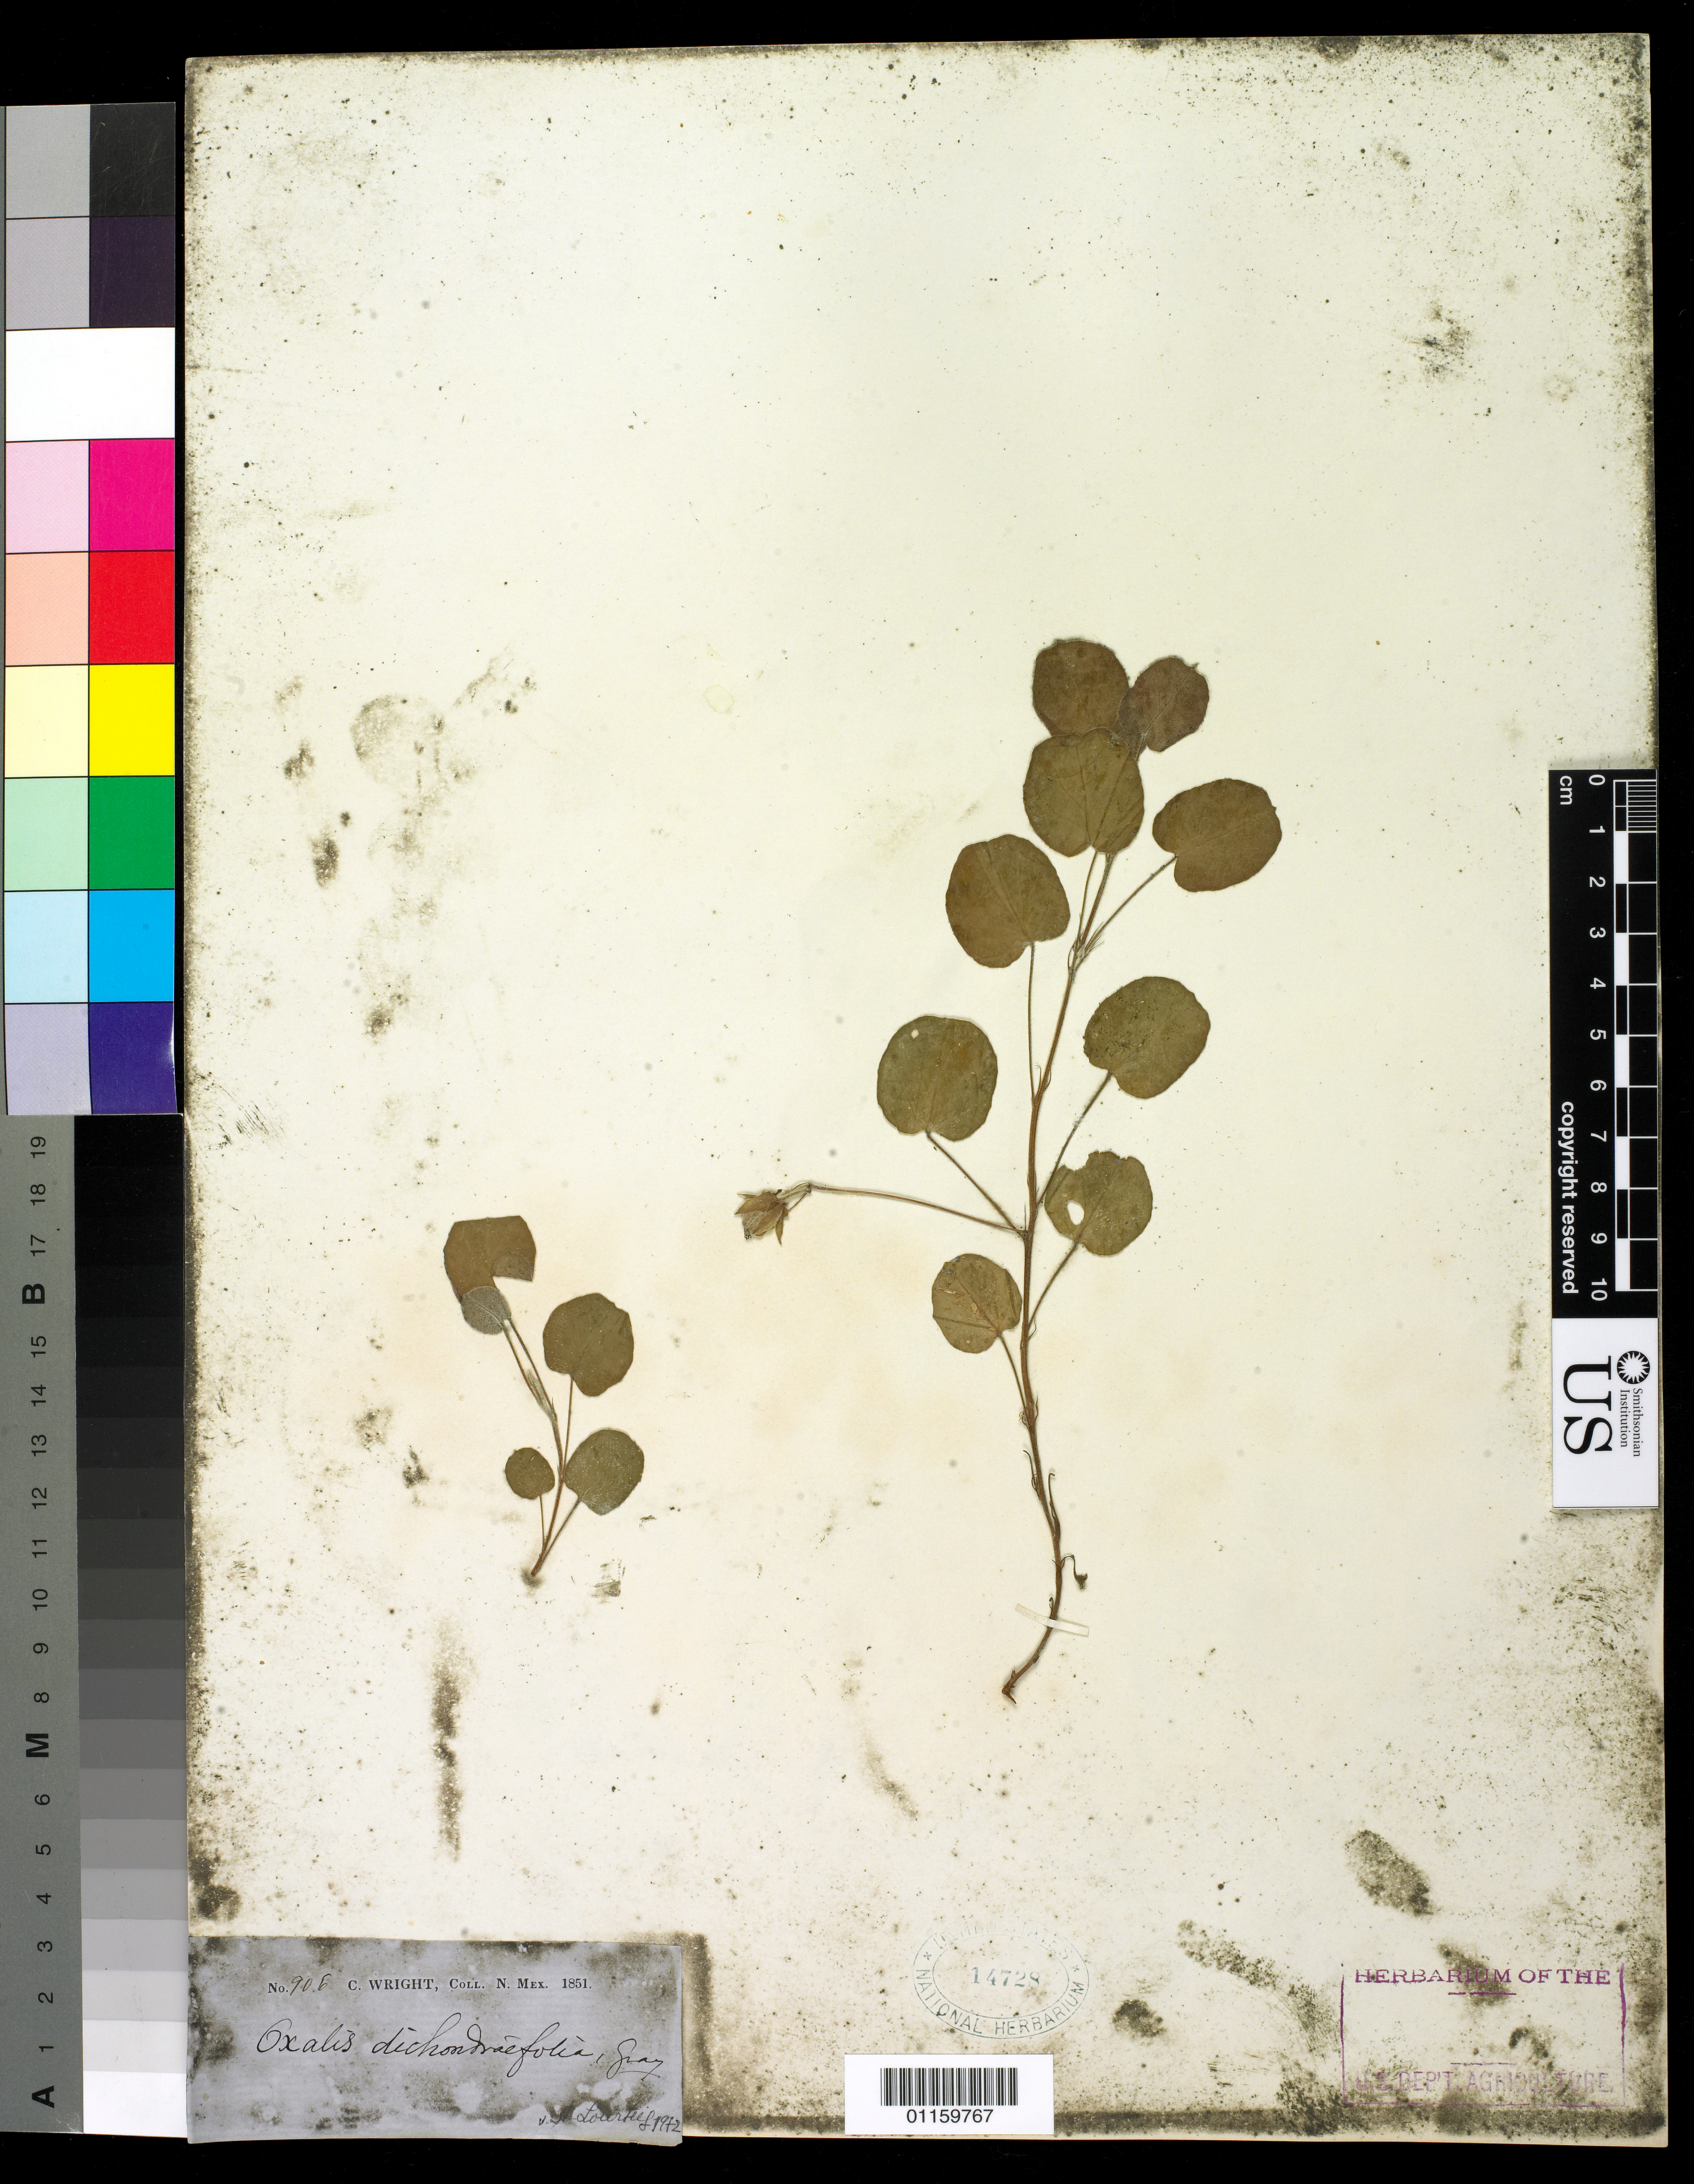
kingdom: Plantae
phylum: Tracheophyta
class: Magnoliopsida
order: Oxalidales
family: Oxalidaceae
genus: Oxalis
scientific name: Oxalis dichondraefolia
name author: A. Gray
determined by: Lourteig, A.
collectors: C. Wright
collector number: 906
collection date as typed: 1851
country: United States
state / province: New Mexico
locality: sin. loc.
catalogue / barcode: US 14728